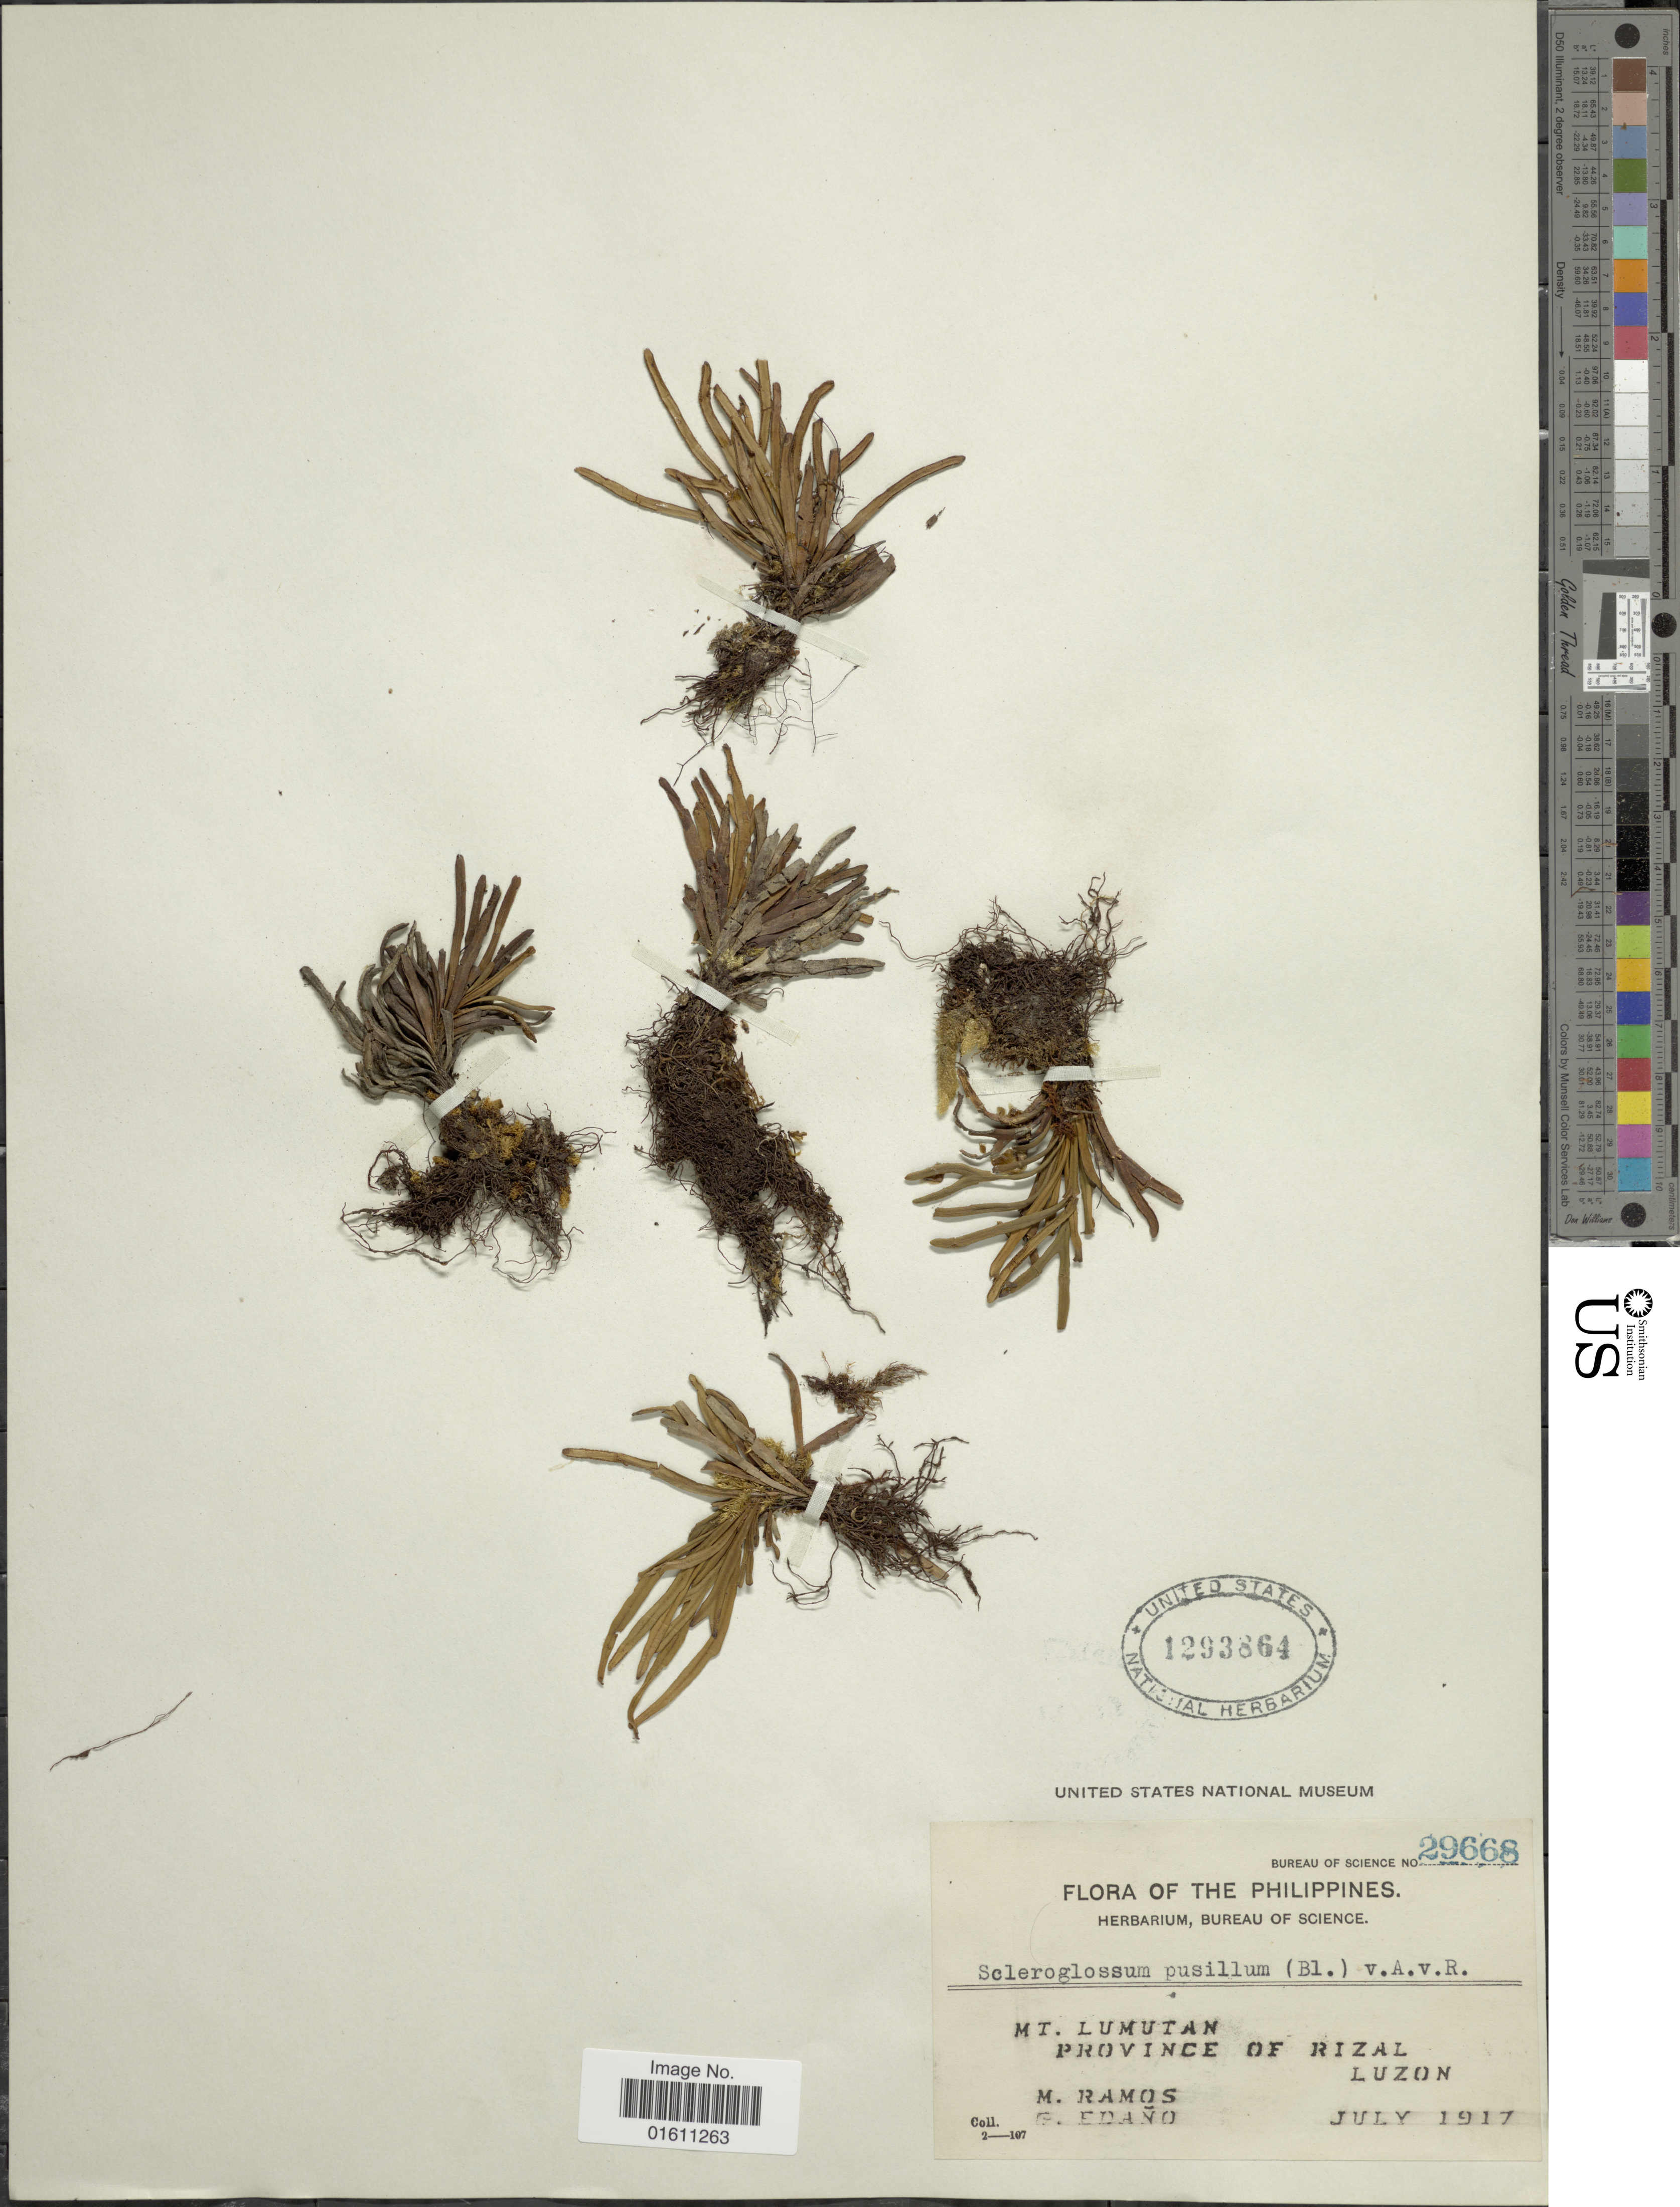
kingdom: Plantae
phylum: Tracheophyta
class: Polypodiopsida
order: Polypodiales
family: Polypodiaceae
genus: Scleroglossum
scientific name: Scleroglossum pusillum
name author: (Blume) Alderw.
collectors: M. Ramos & G. Edaño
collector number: Bureau of Science 29668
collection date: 1917-07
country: Philippines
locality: The Philippines, Mt. Lumutan, Province of Rizal Luzon.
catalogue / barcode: US 1293864